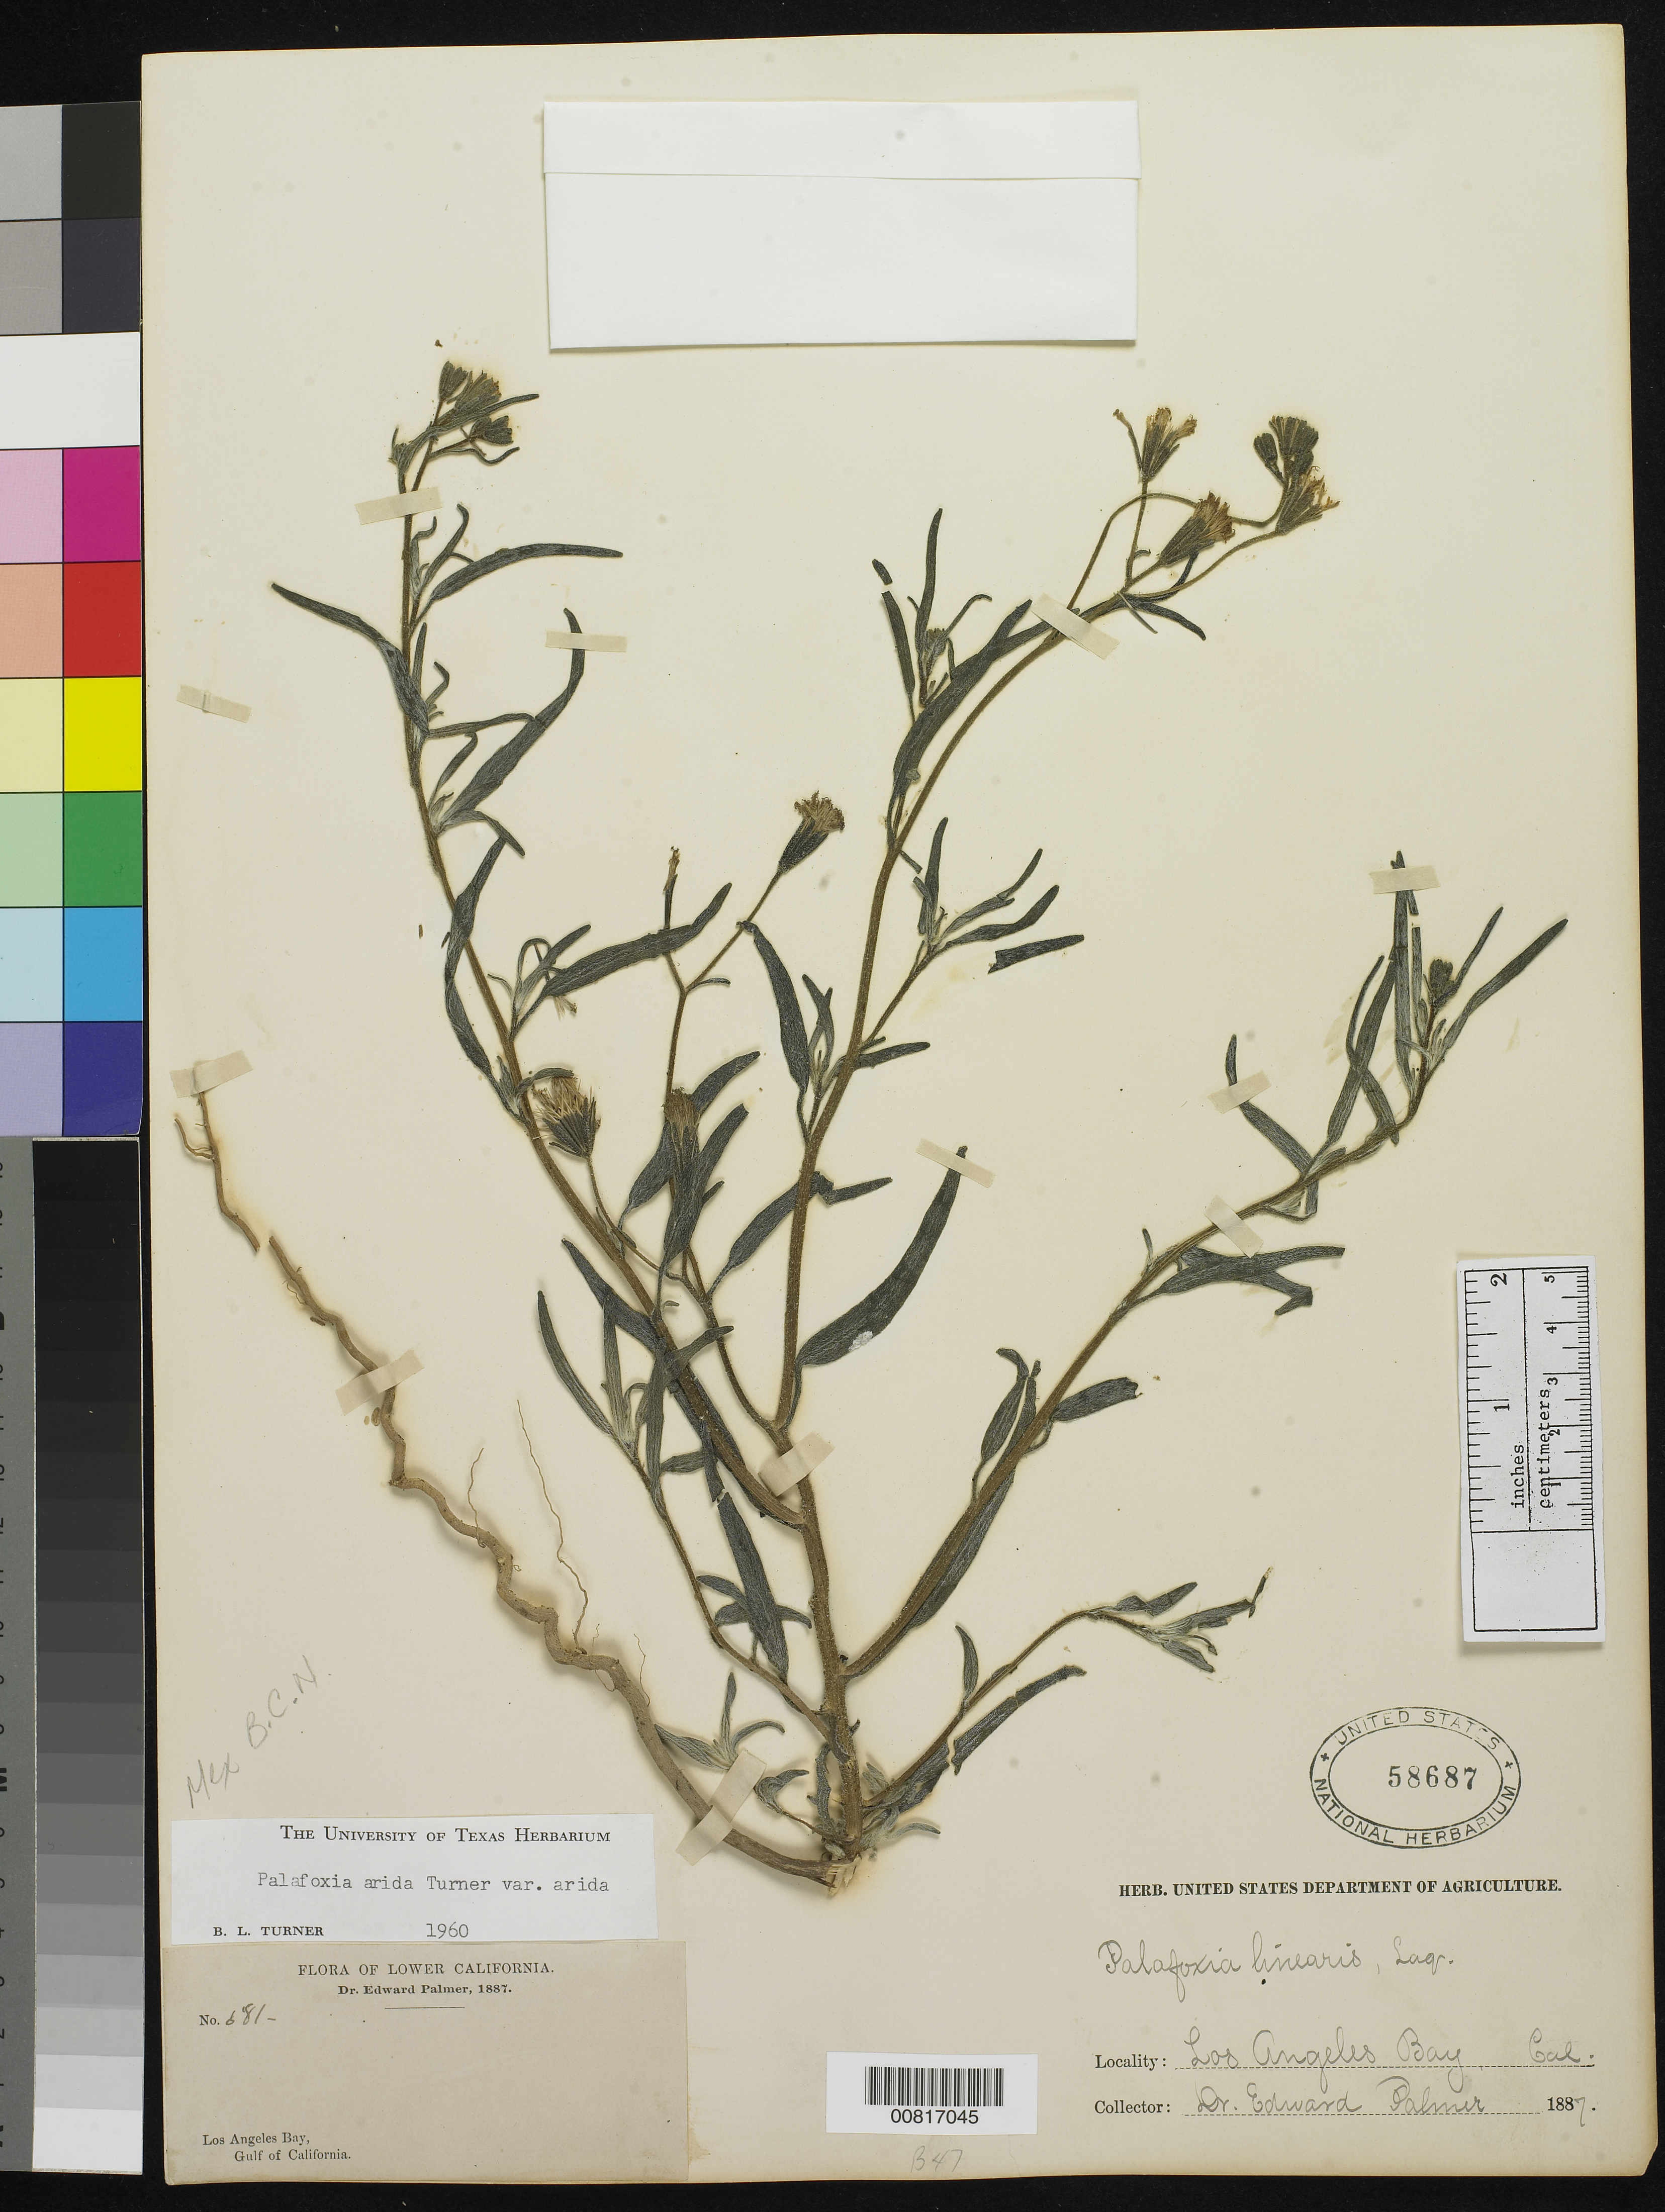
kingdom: Plantae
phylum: Tracheophyta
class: Magnoliopsida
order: Asterales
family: Asteraceae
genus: Palafoxia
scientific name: Palafoxia arida var. arida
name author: B.L. Turner & M.I. Morris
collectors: E. Palmer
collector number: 681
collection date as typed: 1887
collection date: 1887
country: Mexico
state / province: Baja California Norte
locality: Los Angeles Bay, Baja California.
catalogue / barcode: US 58687